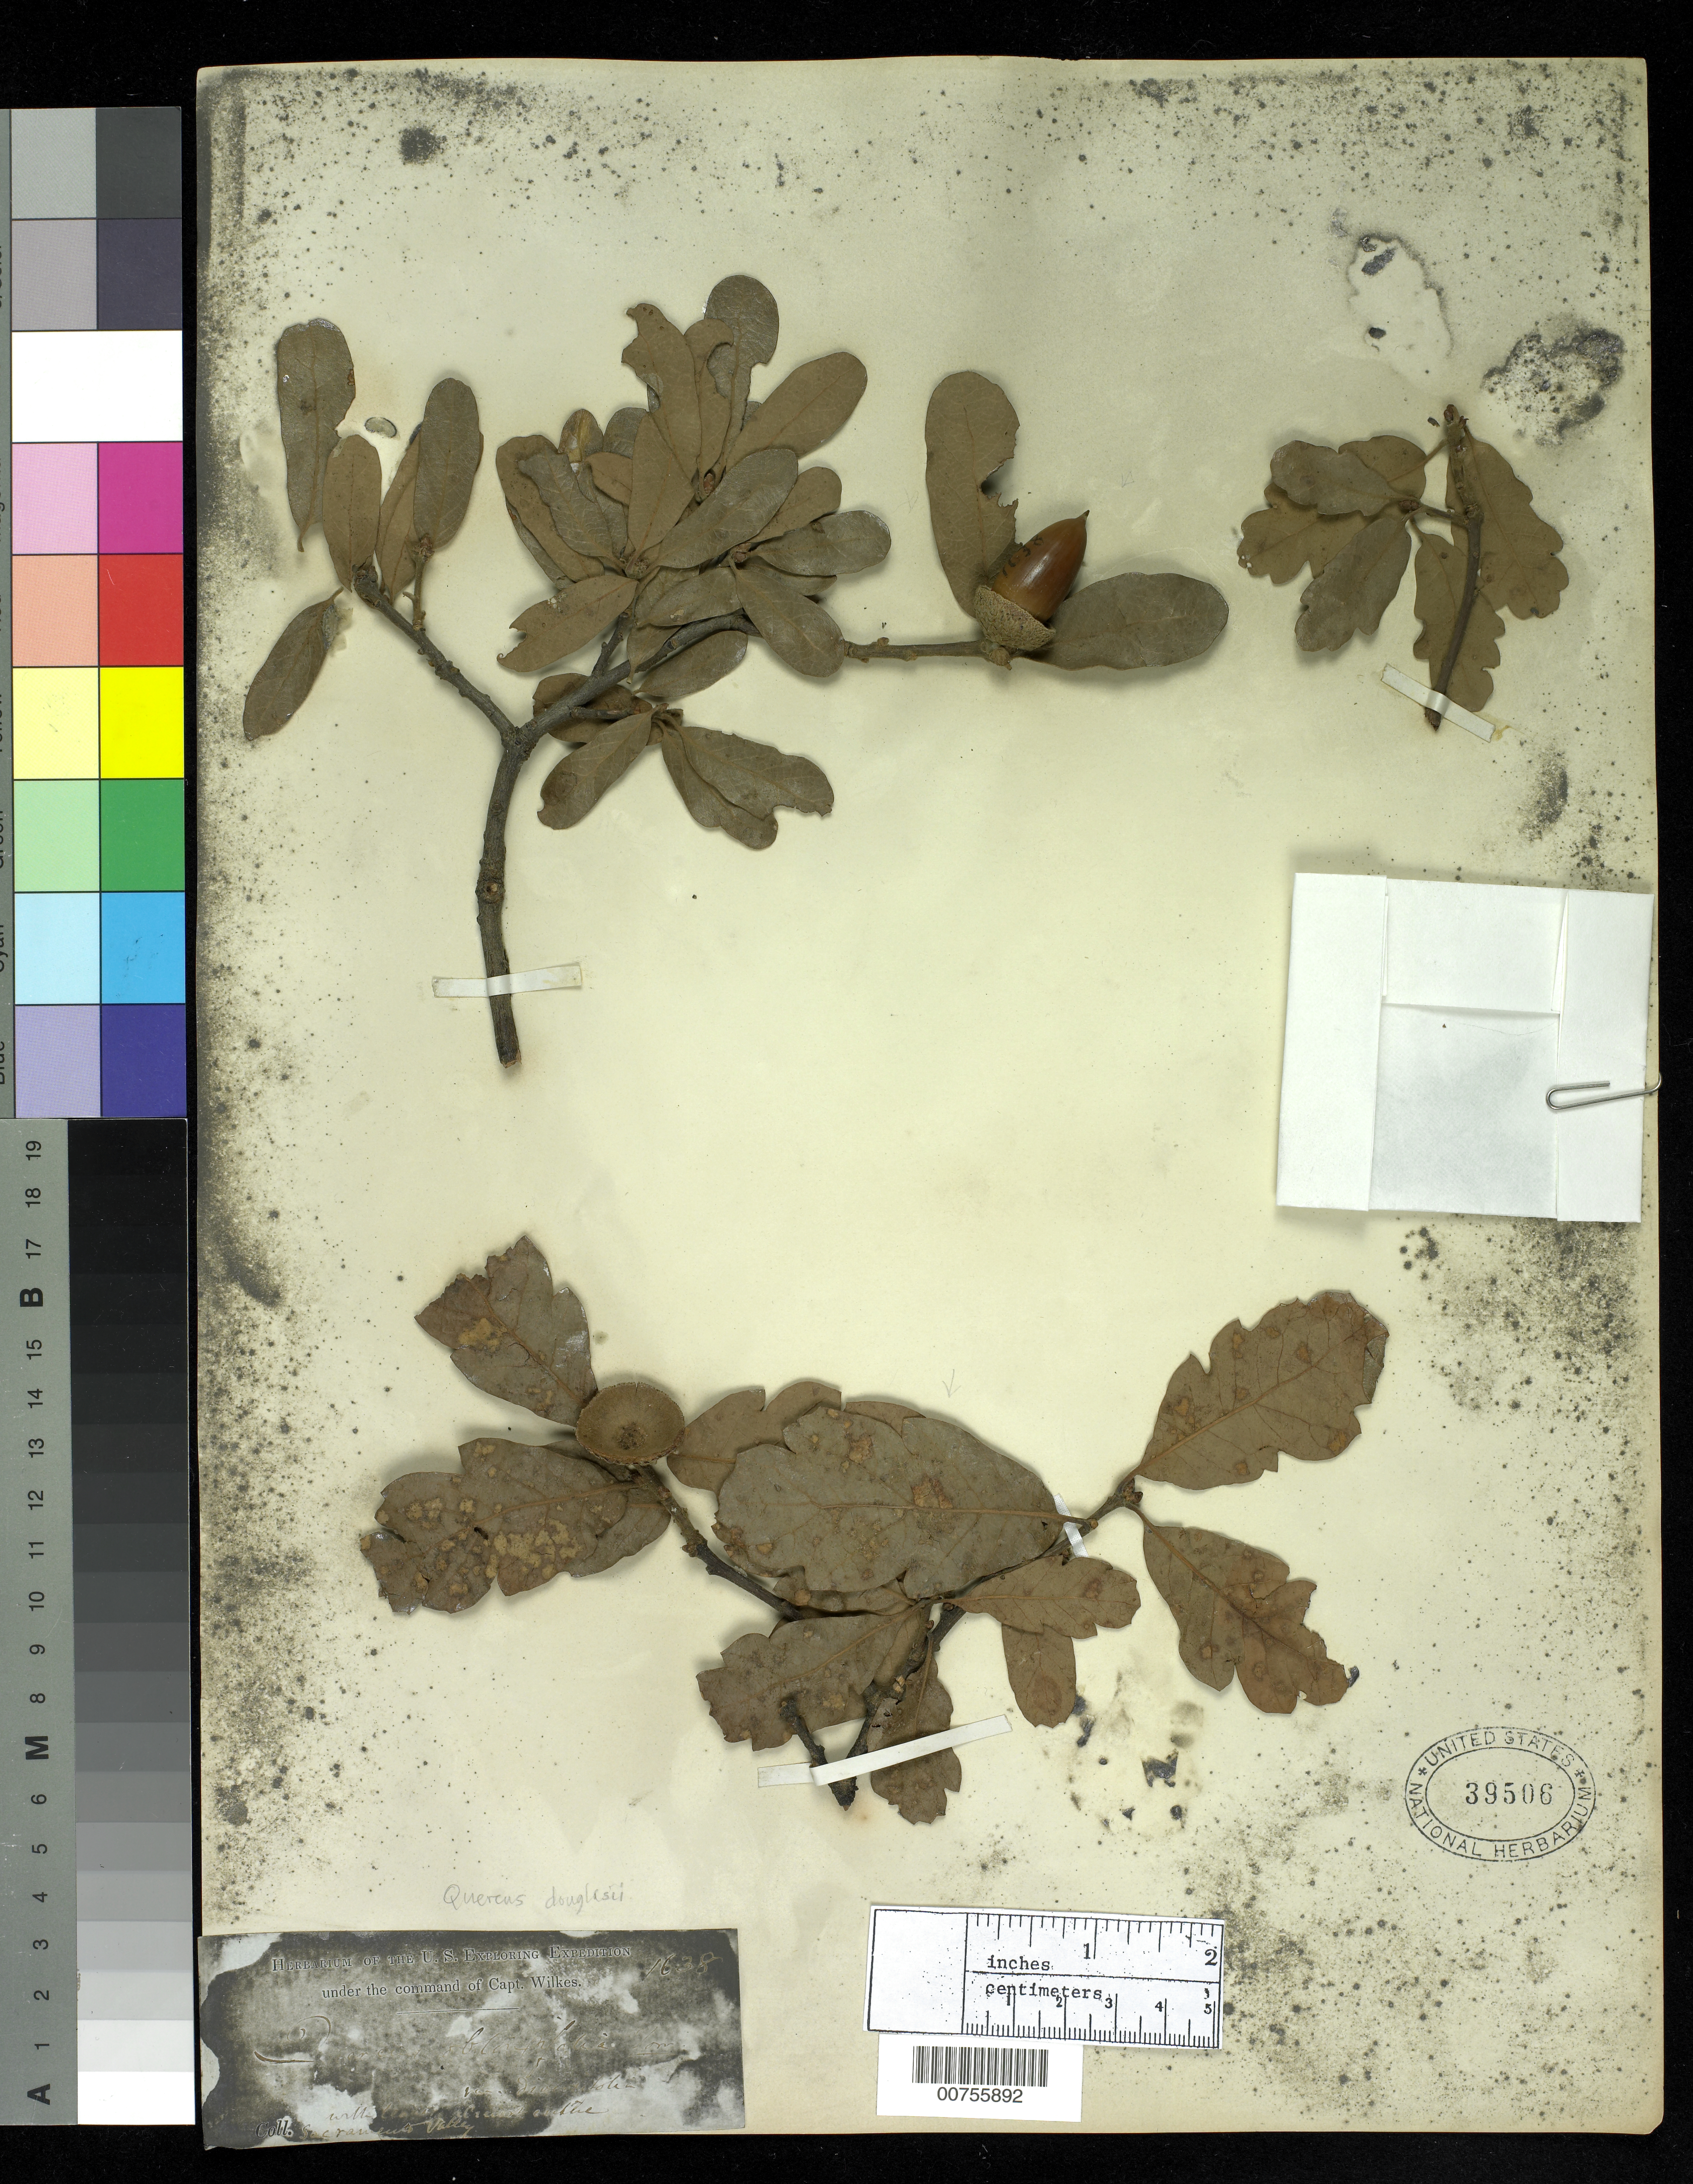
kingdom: Plantae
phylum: Tracheophyta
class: Magnoliopsida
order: Fagales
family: Fagaceae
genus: Quercus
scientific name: Quercus douglasii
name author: Hook. & Arn.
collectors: Wilkes Explor. Exped.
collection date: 1838/1842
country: United States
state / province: California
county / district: Sacramento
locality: Sacramento Valley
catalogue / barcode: US 39506